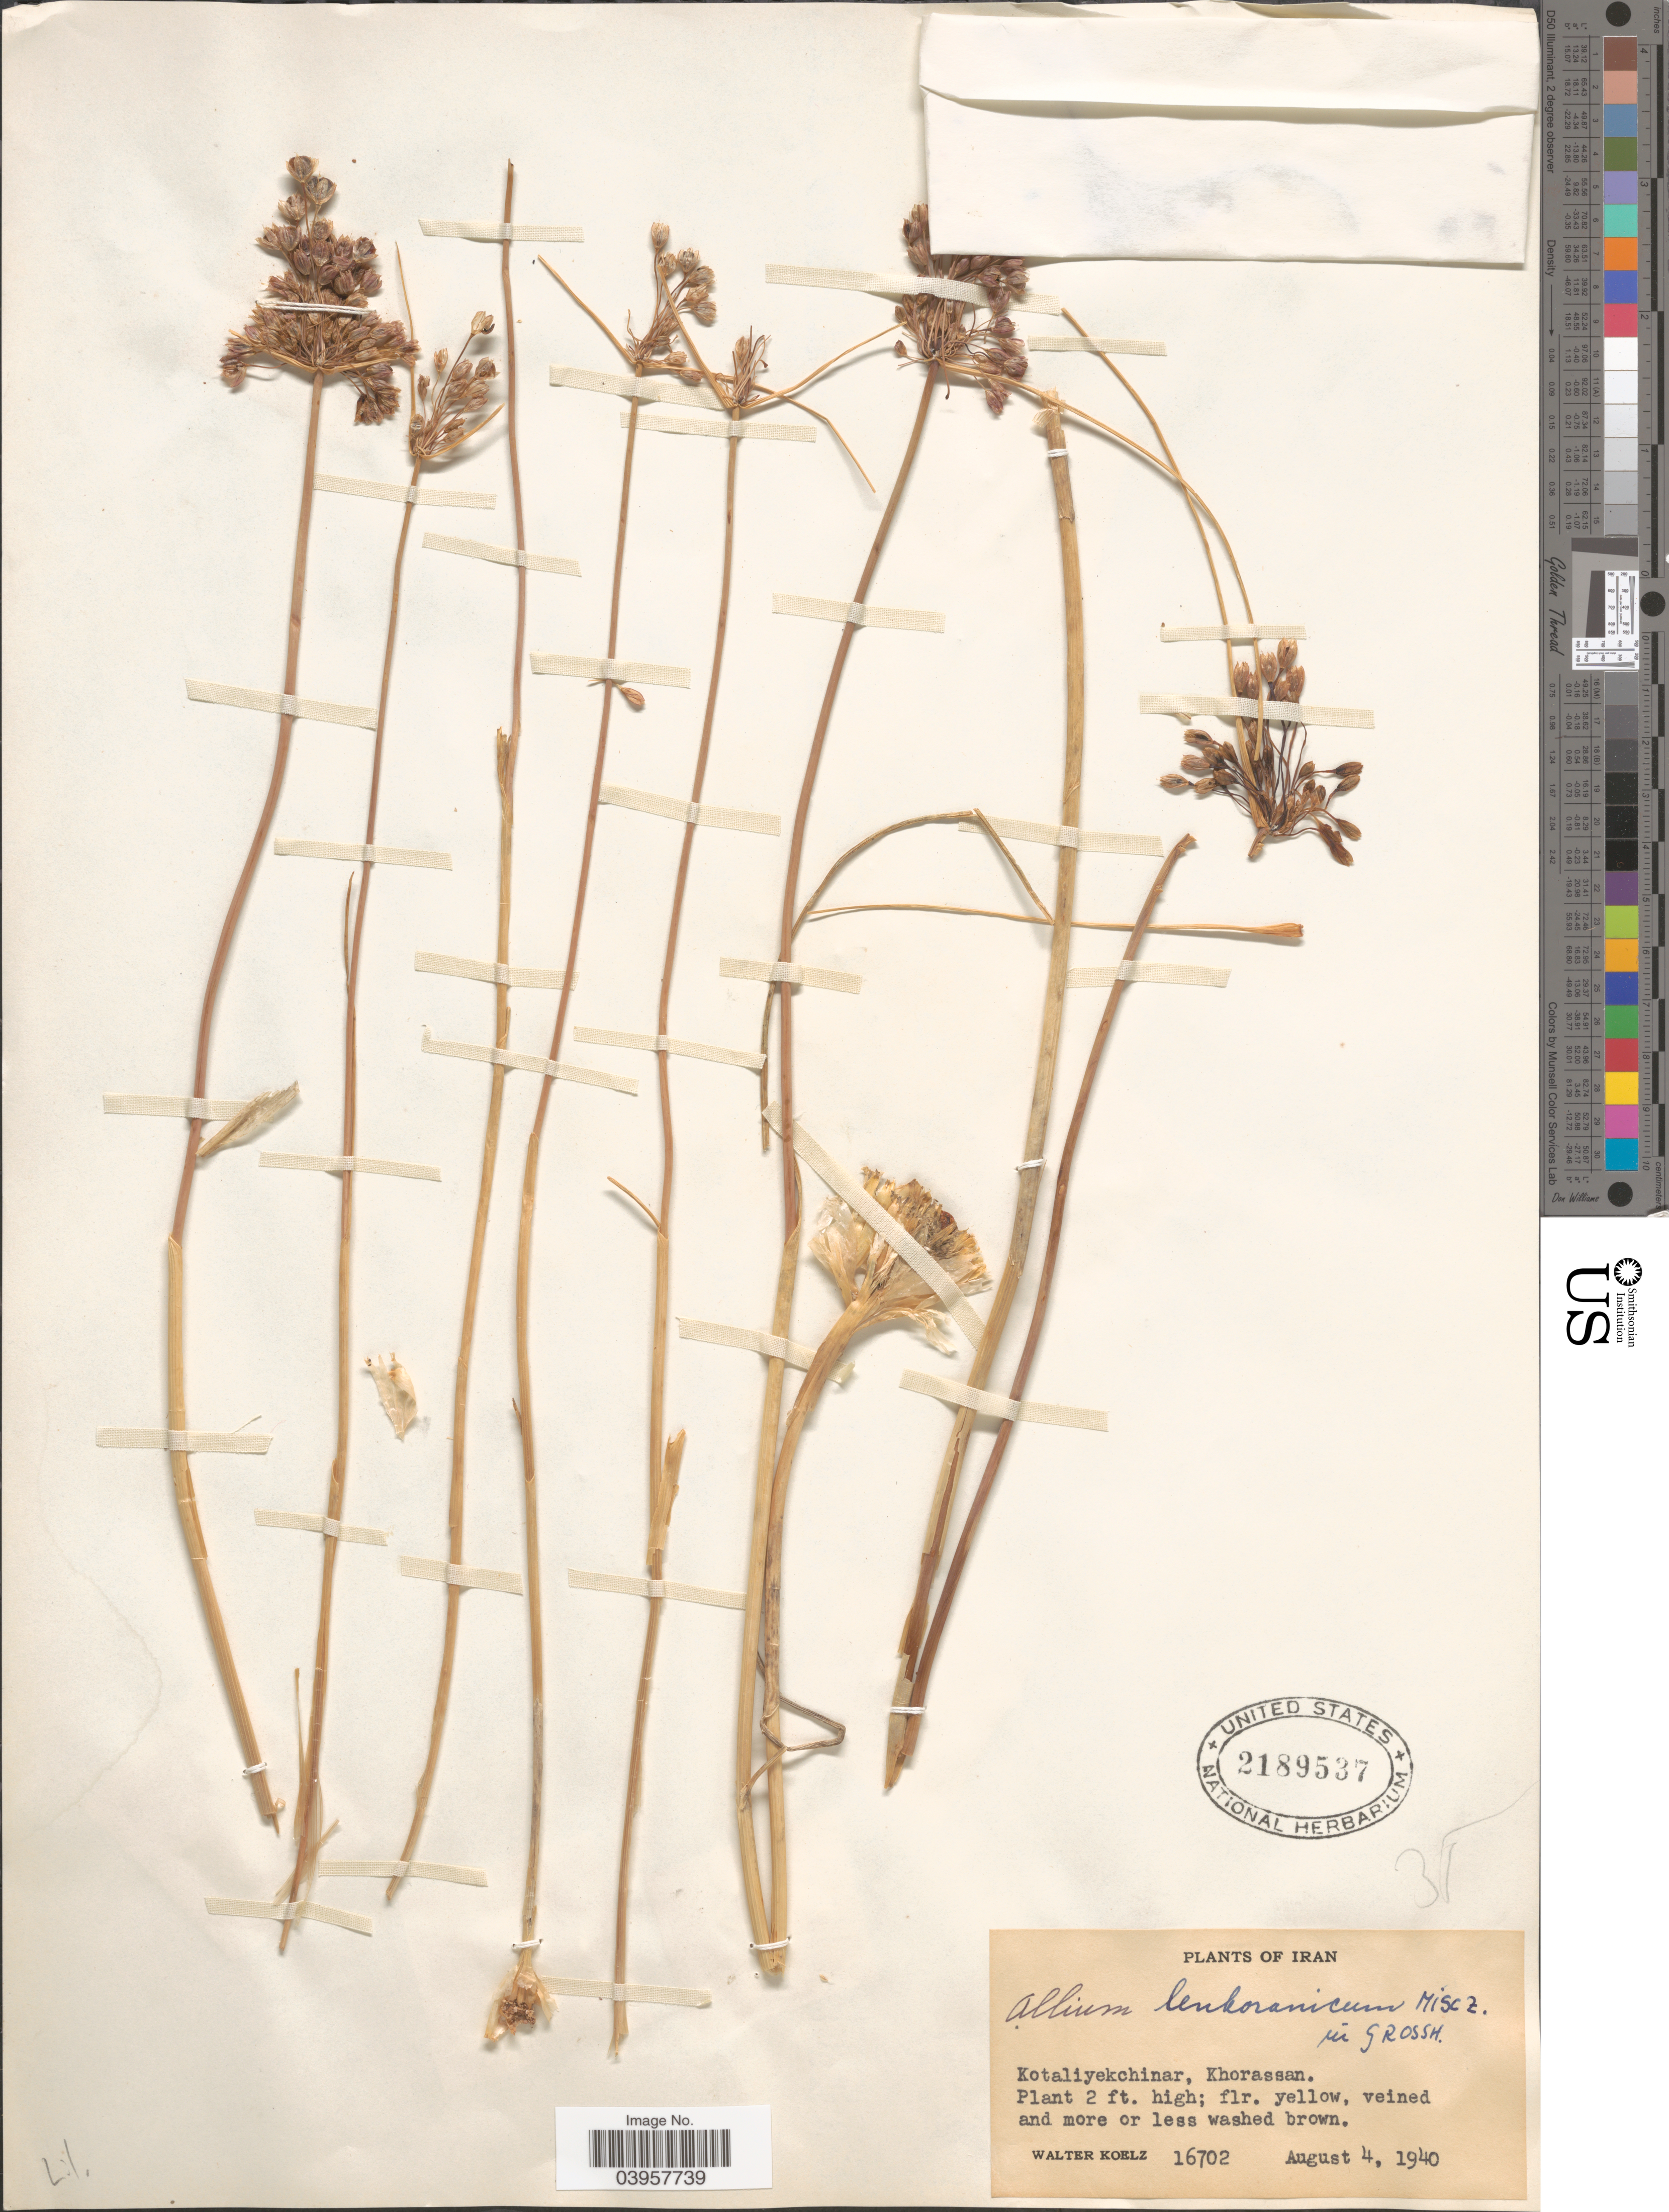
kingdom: Plantae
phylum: Tracheophyta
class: Liliopsida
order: Asparagales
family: Amaryllidaceae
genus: Allium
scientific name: Allium lenkoranicum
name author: Miscz. ex Grossh.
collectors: W. N. Koelz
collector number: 16702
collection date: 1940-08-04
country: Iran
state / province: Khorasan [obsolete]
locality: Kotaliyekchinar, Khorassan.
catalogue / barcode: US 2189537